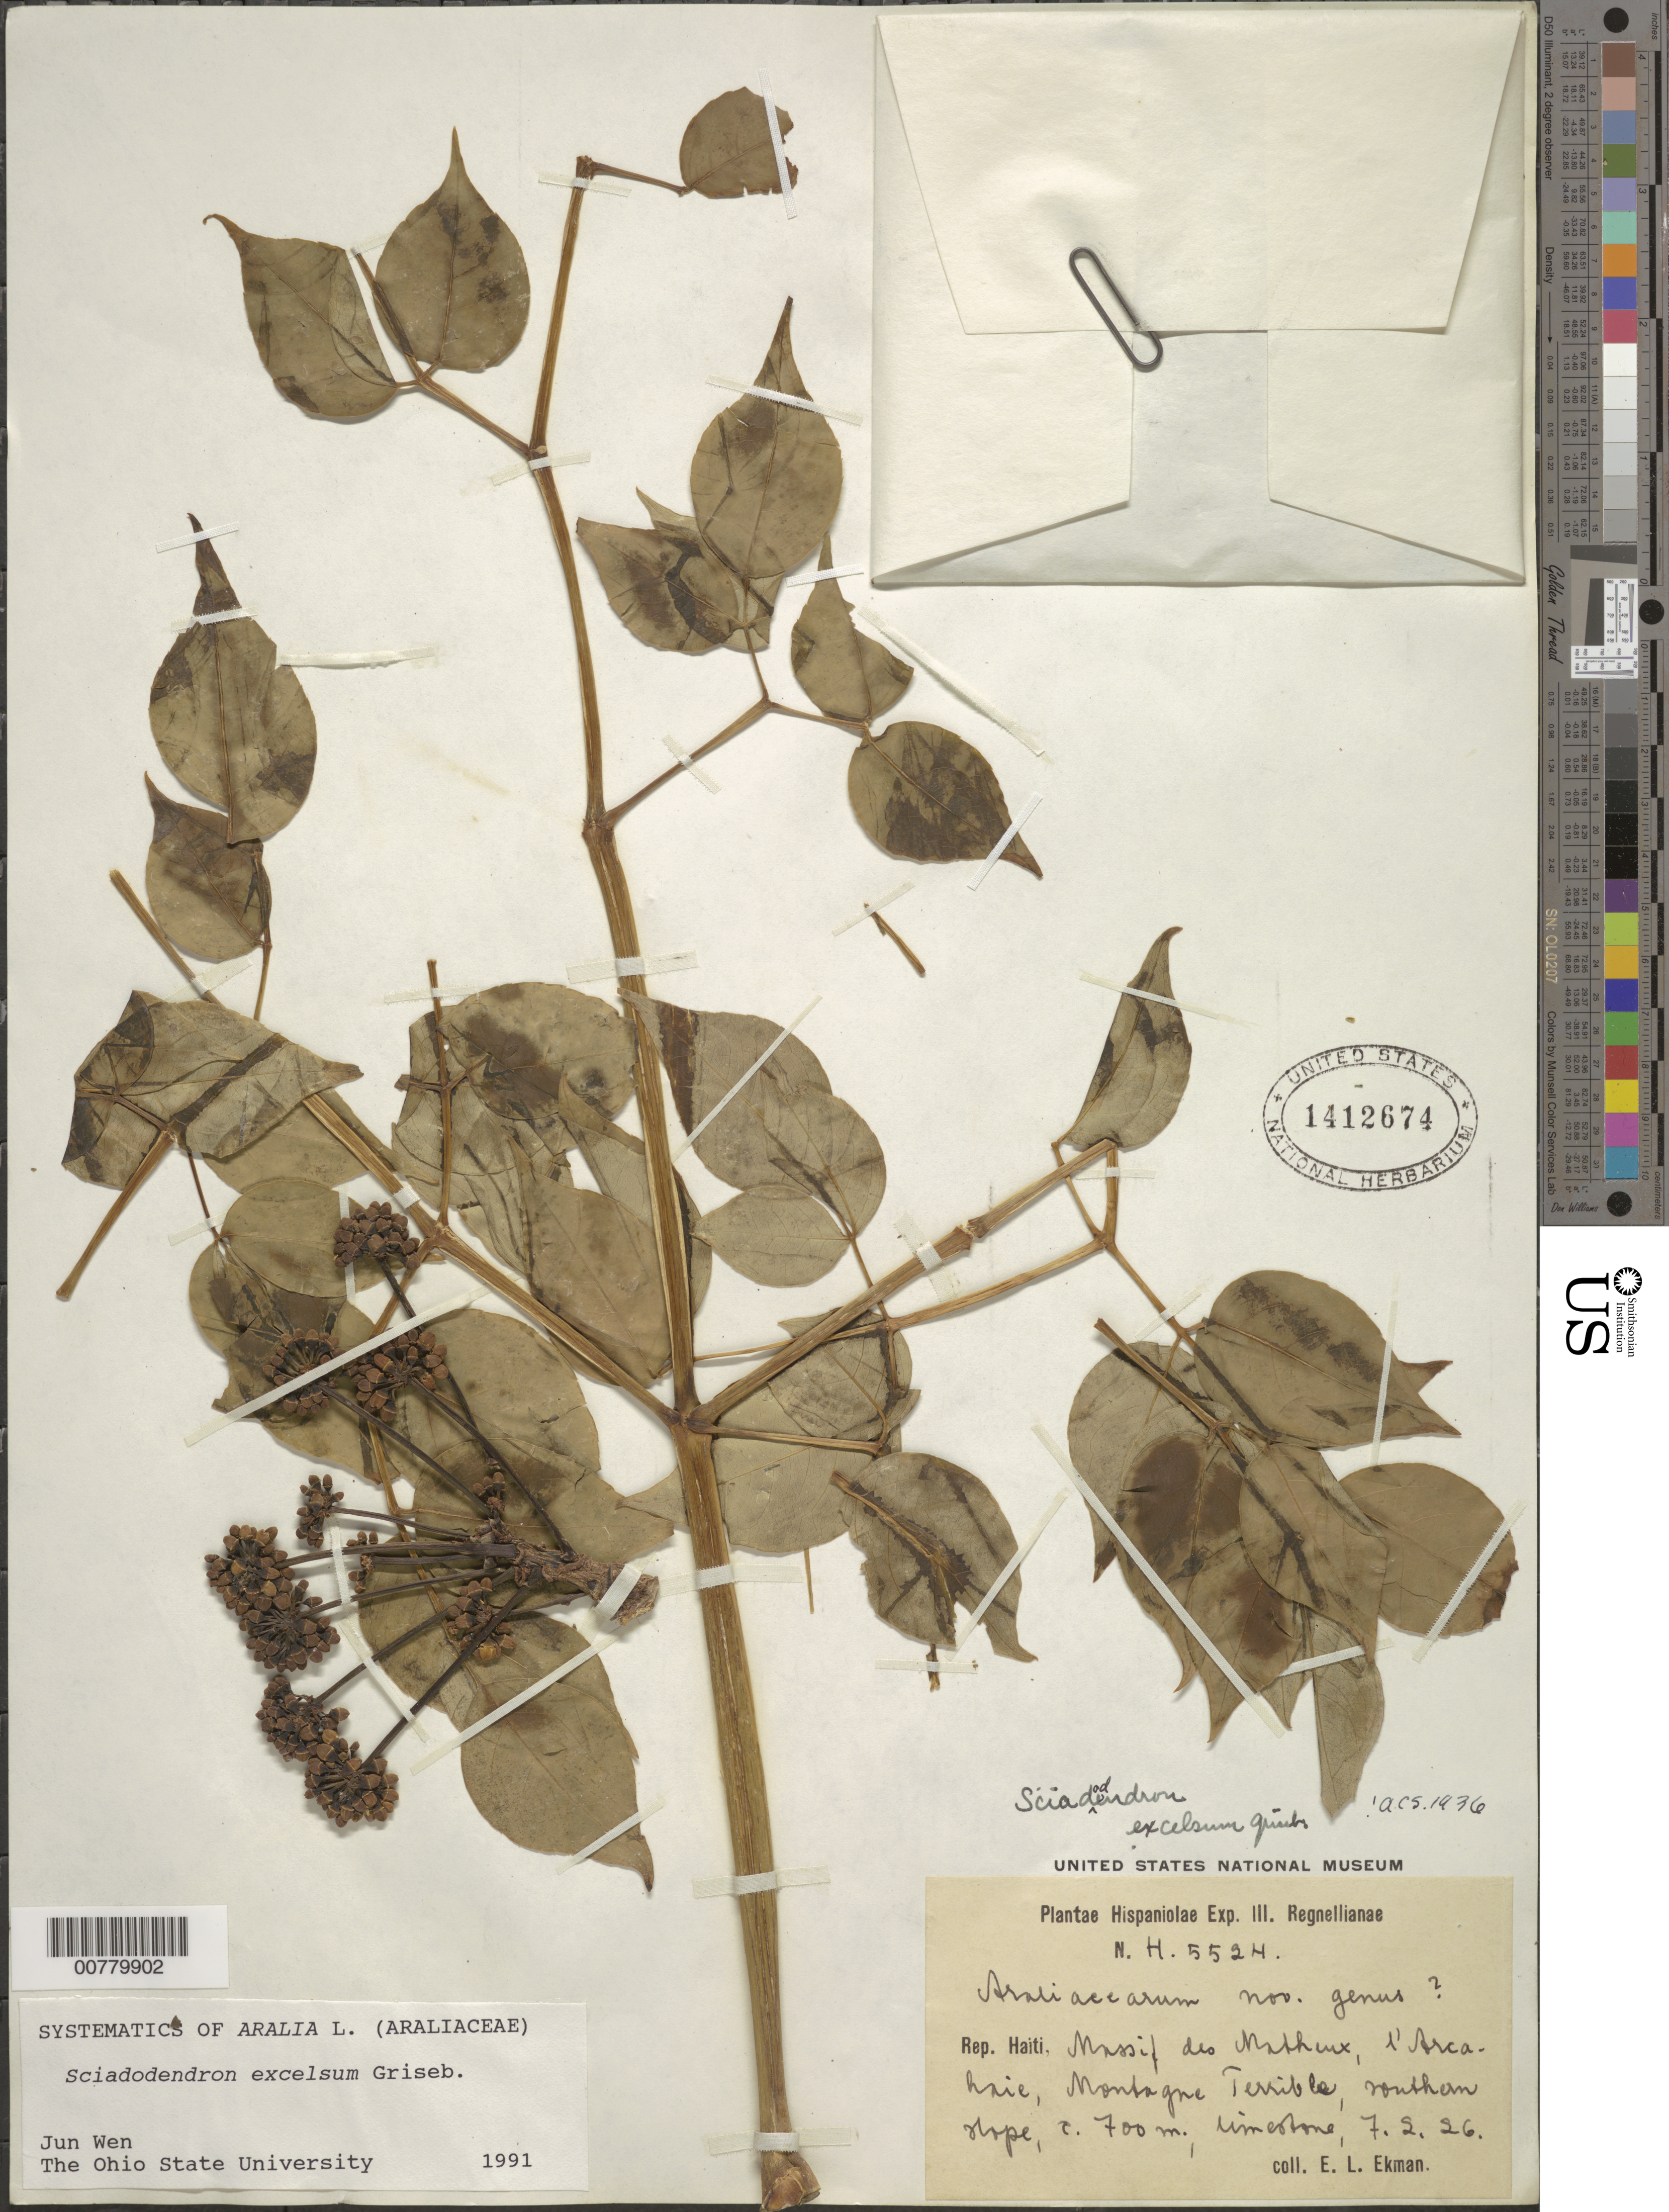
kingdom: Plantae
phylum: Tracheophyta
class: Magnoliopsida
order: Apiales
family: Araliaceae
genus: Sciadodendron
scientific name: Sciadodendron excelsum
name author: Griseb.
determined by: Wen, Jun, (BOT), Smithsonian Institution - National Museum of Natural History (UNITED STATES)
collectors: E. L. Ekman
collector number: H 5524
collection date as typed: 07 Feb 1926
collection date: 1926-02-07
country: Haiti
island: Hispaniola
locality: Massif des Matheaux, l'Arcahaie, Montagne Terrible, southern slope.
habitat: Limestone.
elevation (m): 700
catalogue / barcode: US 1412674